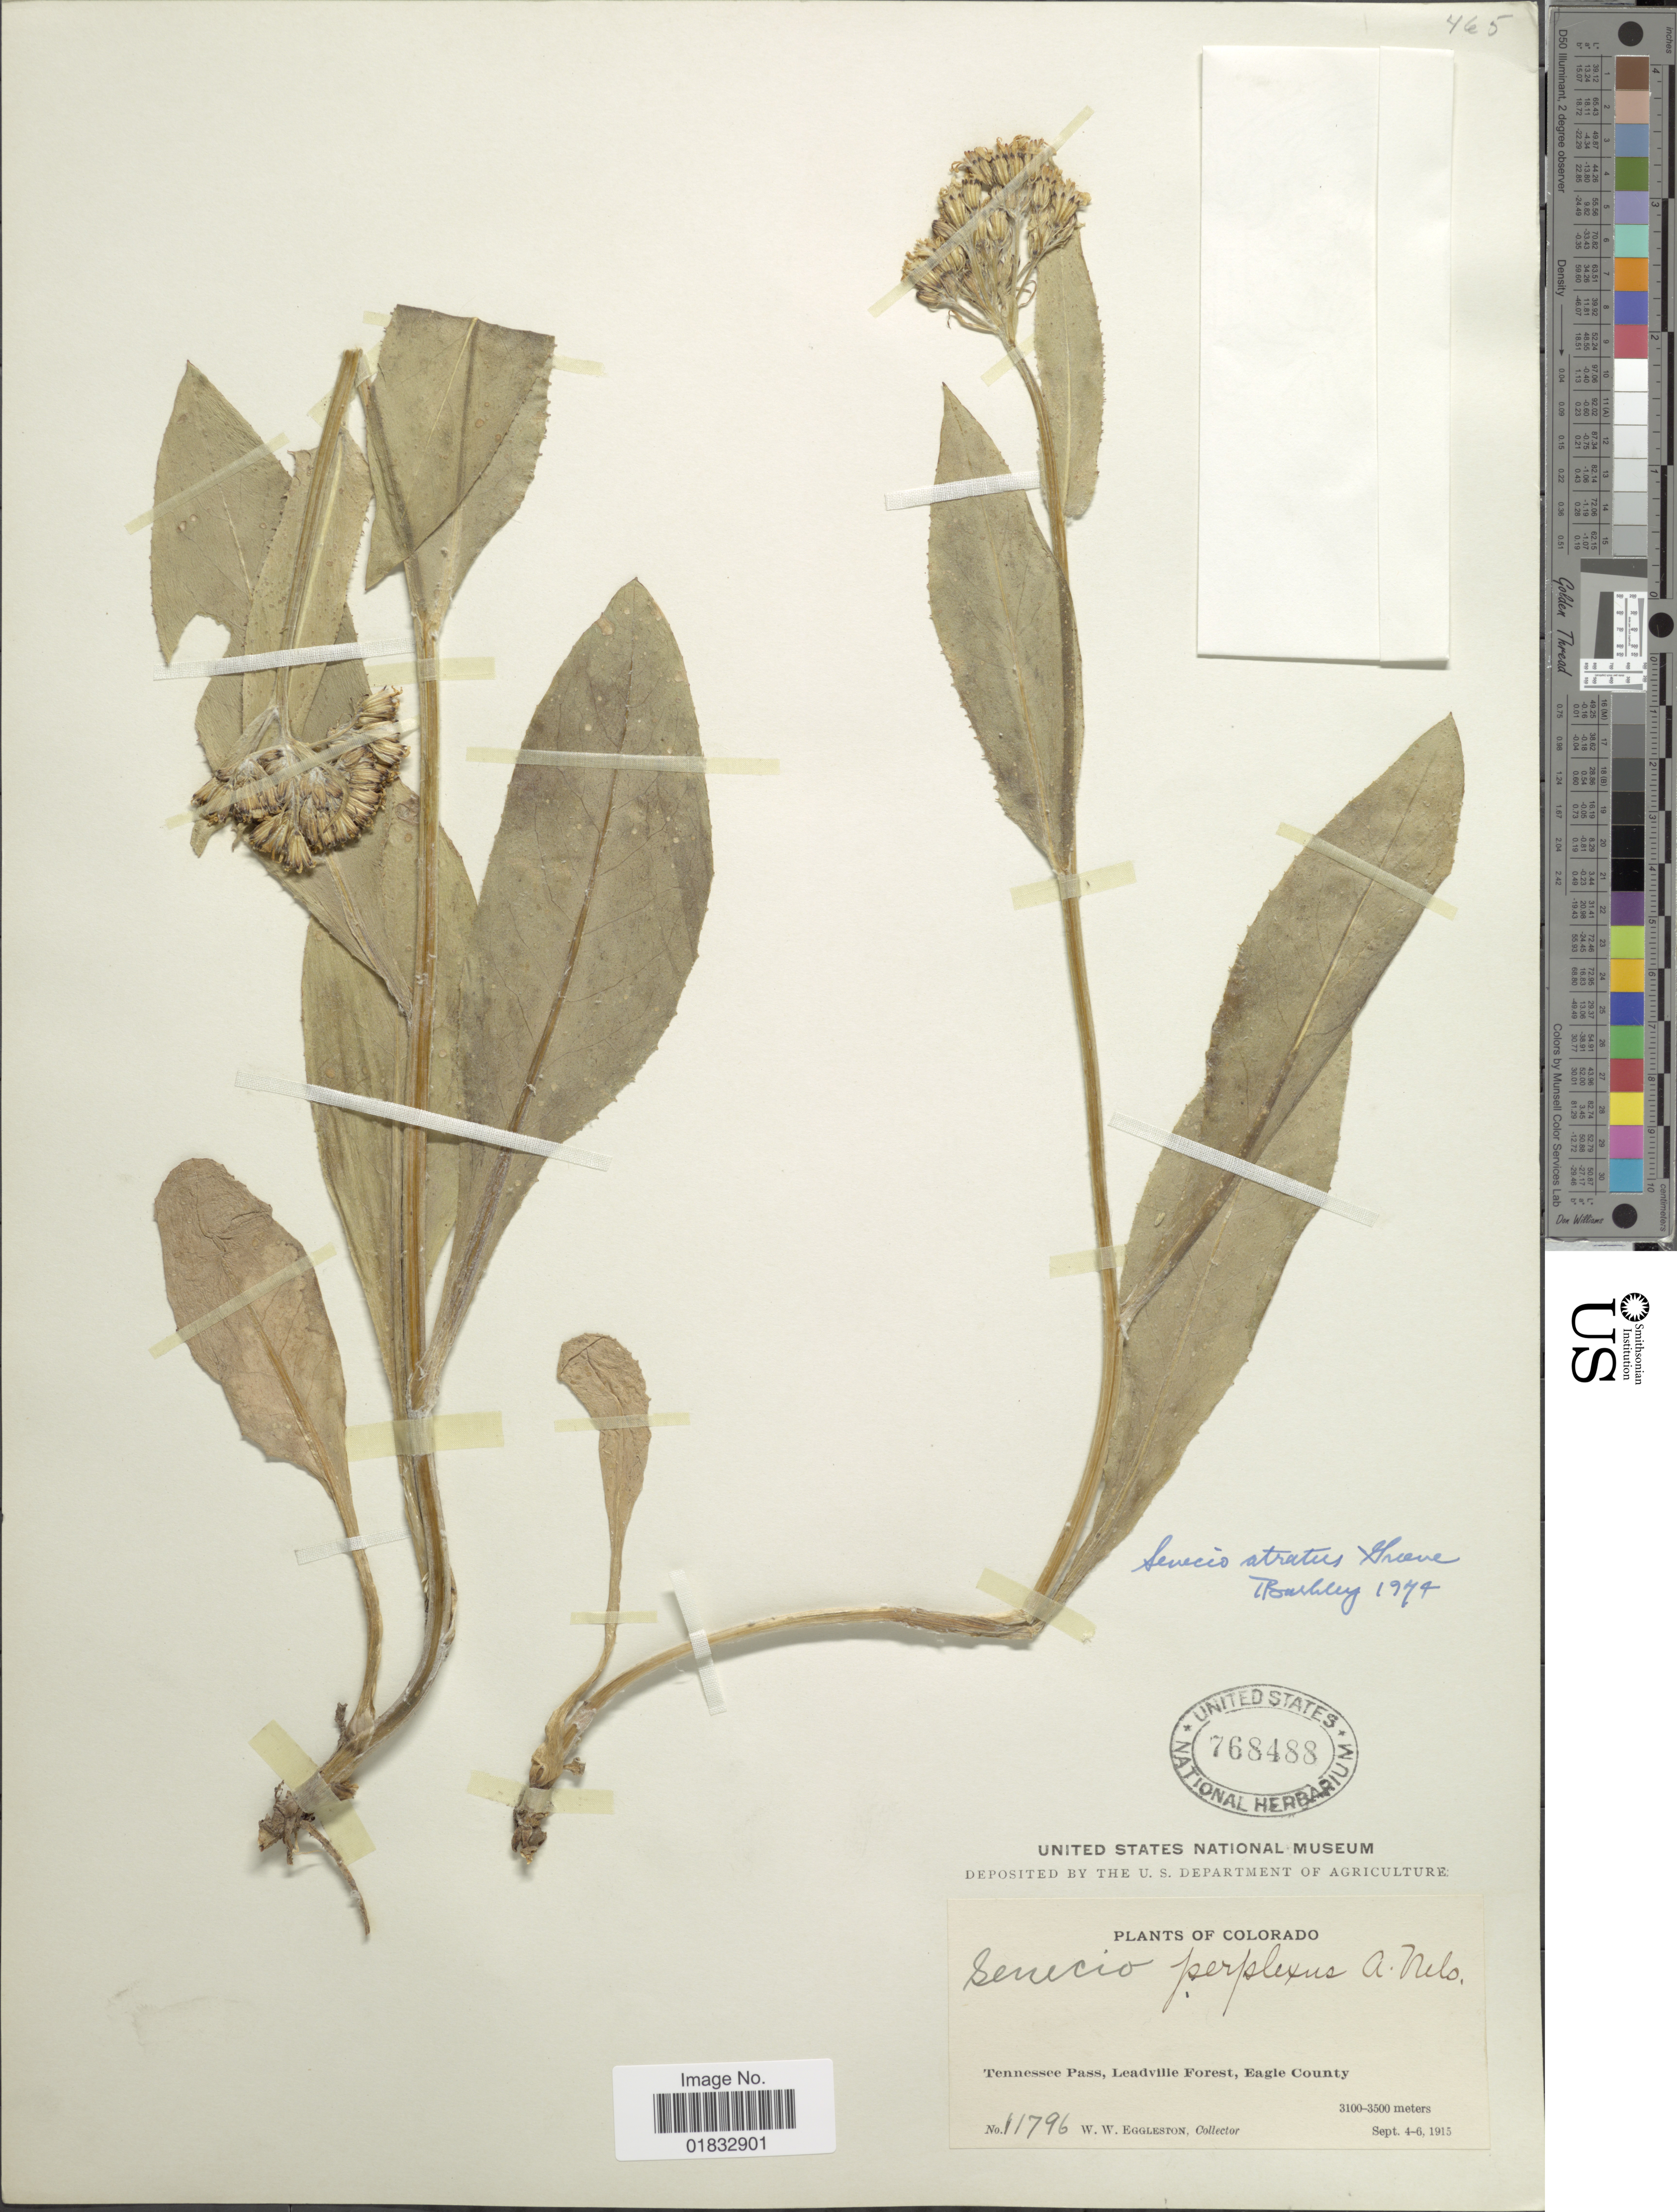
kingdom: Plantae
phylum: Tracheophyta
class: Magnoliopsida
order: Asterales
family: Asteraceae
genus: Senecio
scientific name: Senecio atratus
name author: Greene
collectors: W. W. Eggleston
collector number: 11796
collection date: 1915-09-04/1915-09-06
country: United States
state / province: Colorado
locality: Tennessee Pass, Leadville Forest, Eagle County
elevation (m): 3100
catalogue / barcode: US 768488